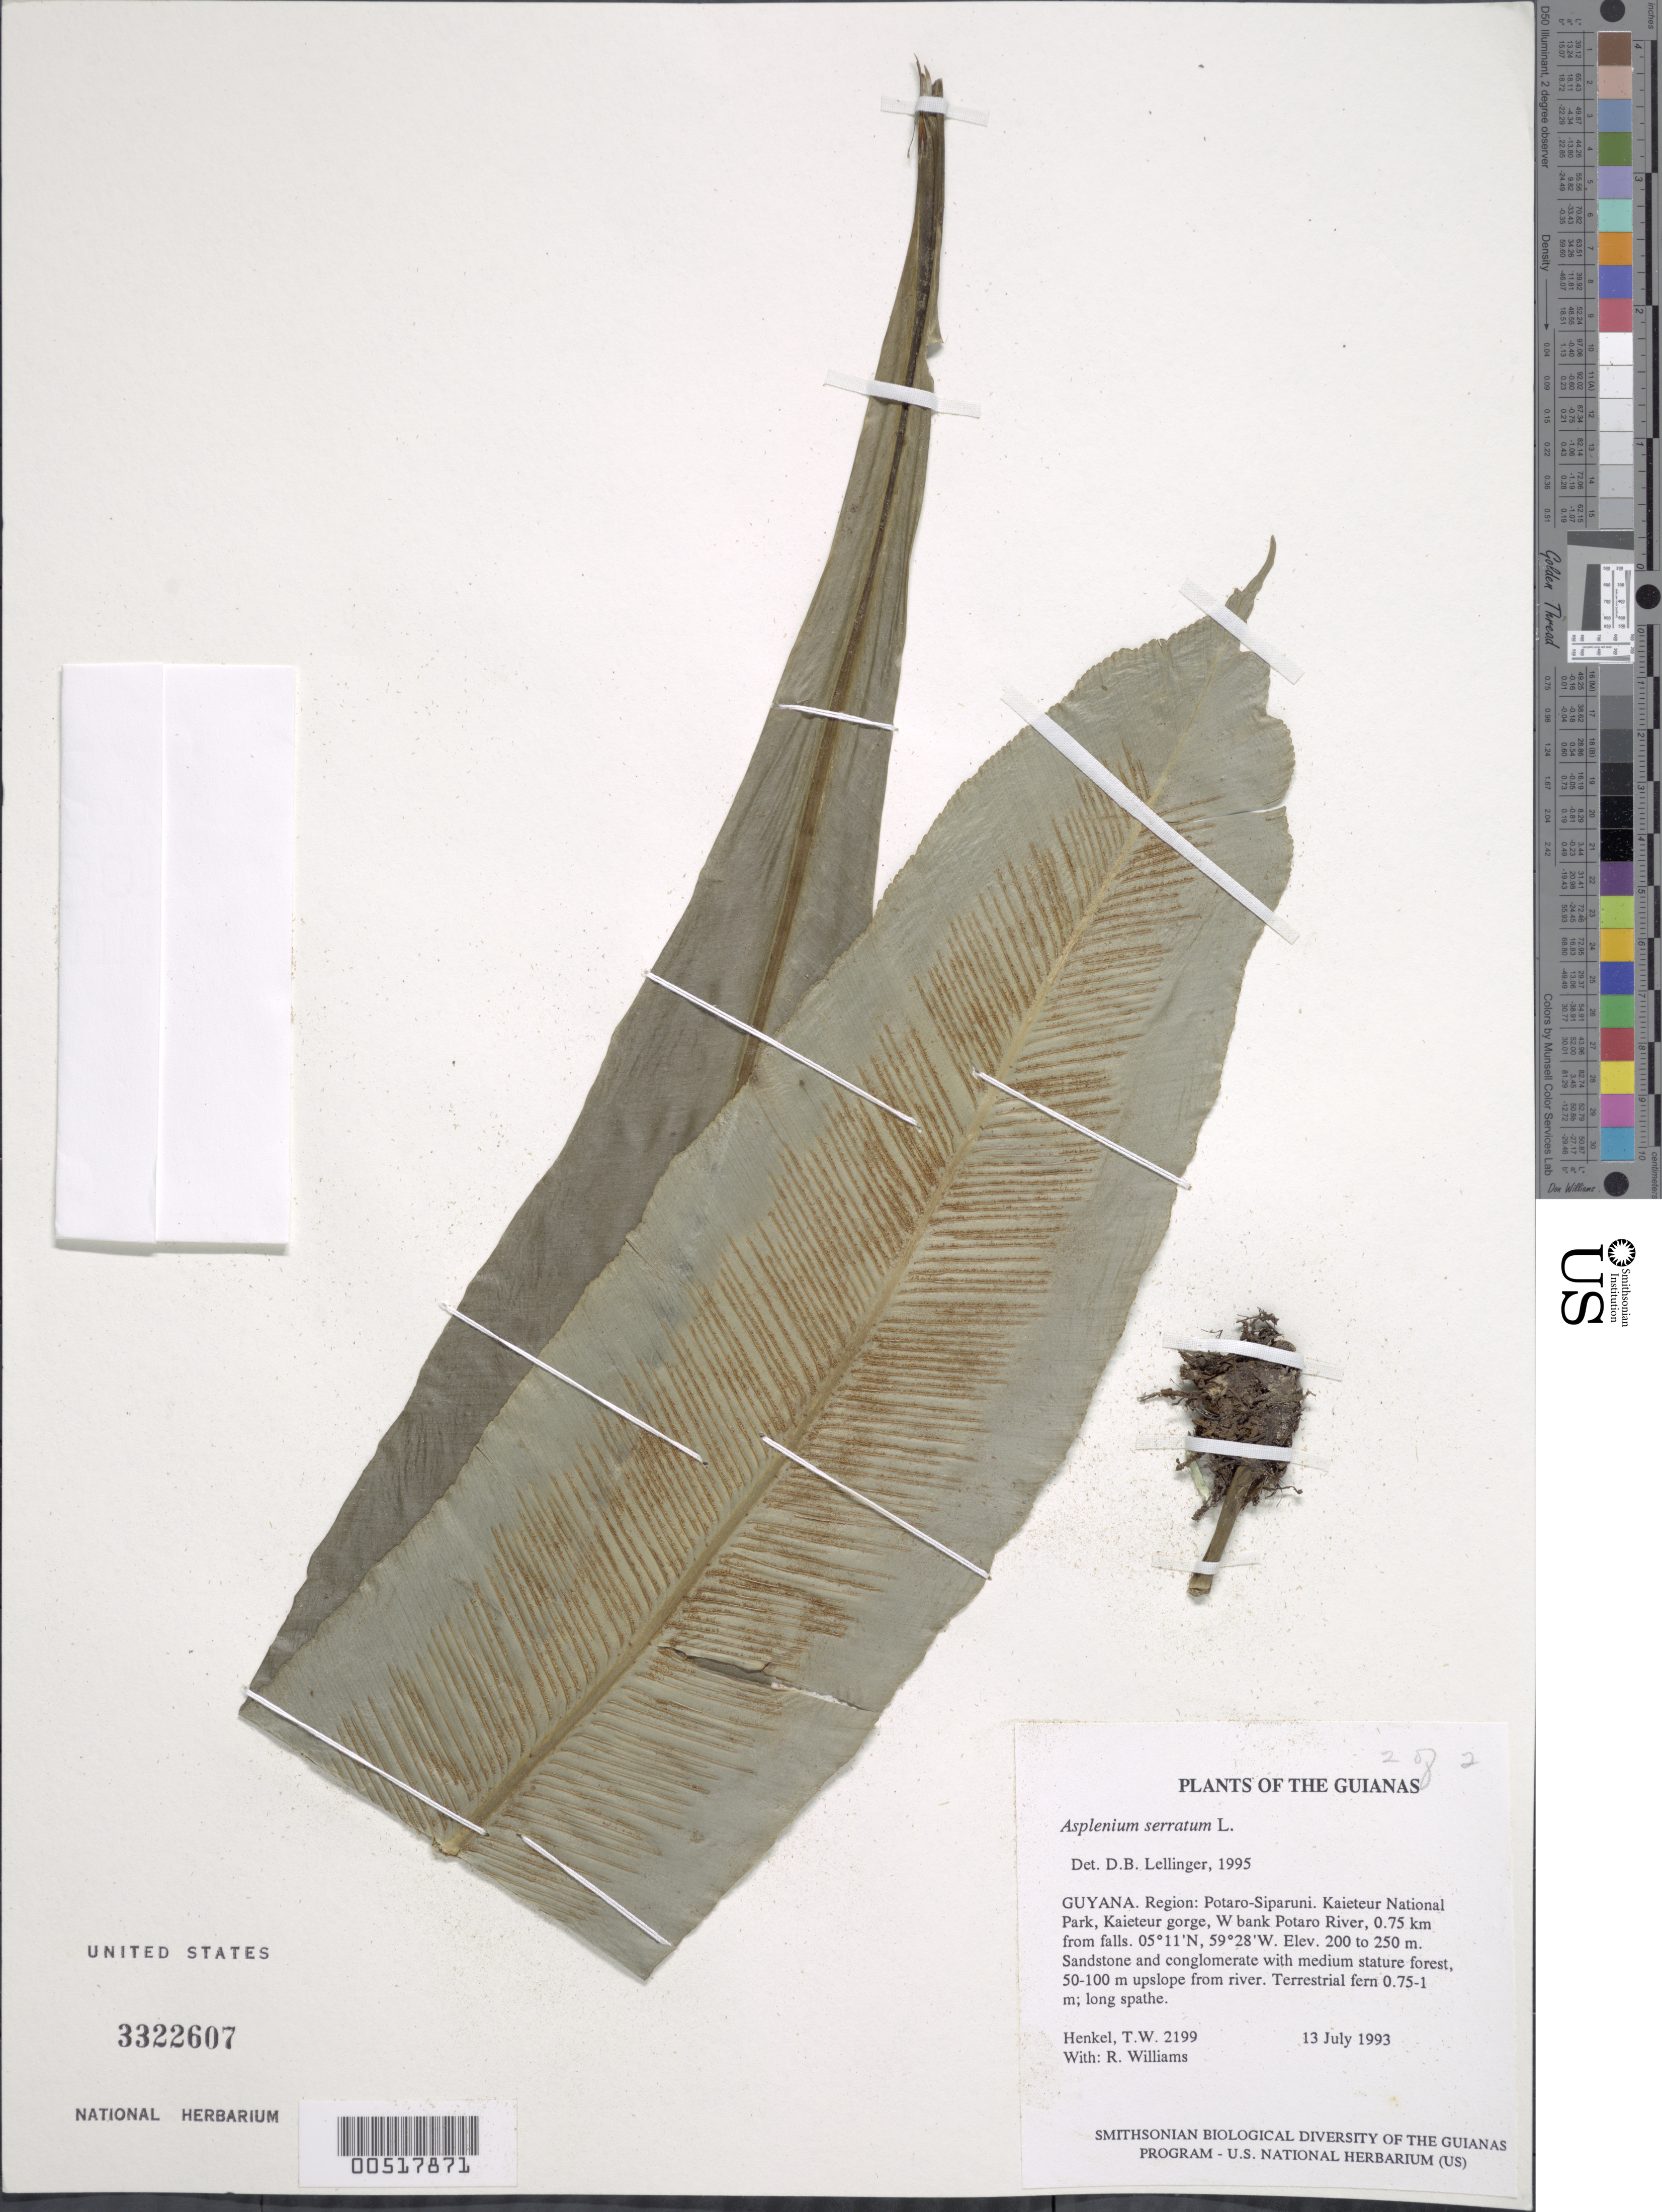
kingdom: Plantae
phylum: Tracheophyta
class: Polypodiopsida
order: Polypodiales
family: Aspleniaceae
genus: Asplenium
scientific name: Asplenium serratum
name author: L.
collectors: T. Henkel & R. Williams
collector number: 2199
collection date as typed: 13 July 1993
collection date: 1993-07-13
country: Guyana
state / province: Potaro-Siparuni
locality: Kaieteur National Park, Kaieteur gorge, W bank Potaro R, 0.75 km from falls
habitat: Sandstone and conglomerate with medium stature forest, 50-100 m upslope from river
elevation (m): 200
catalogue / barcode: US 3322607